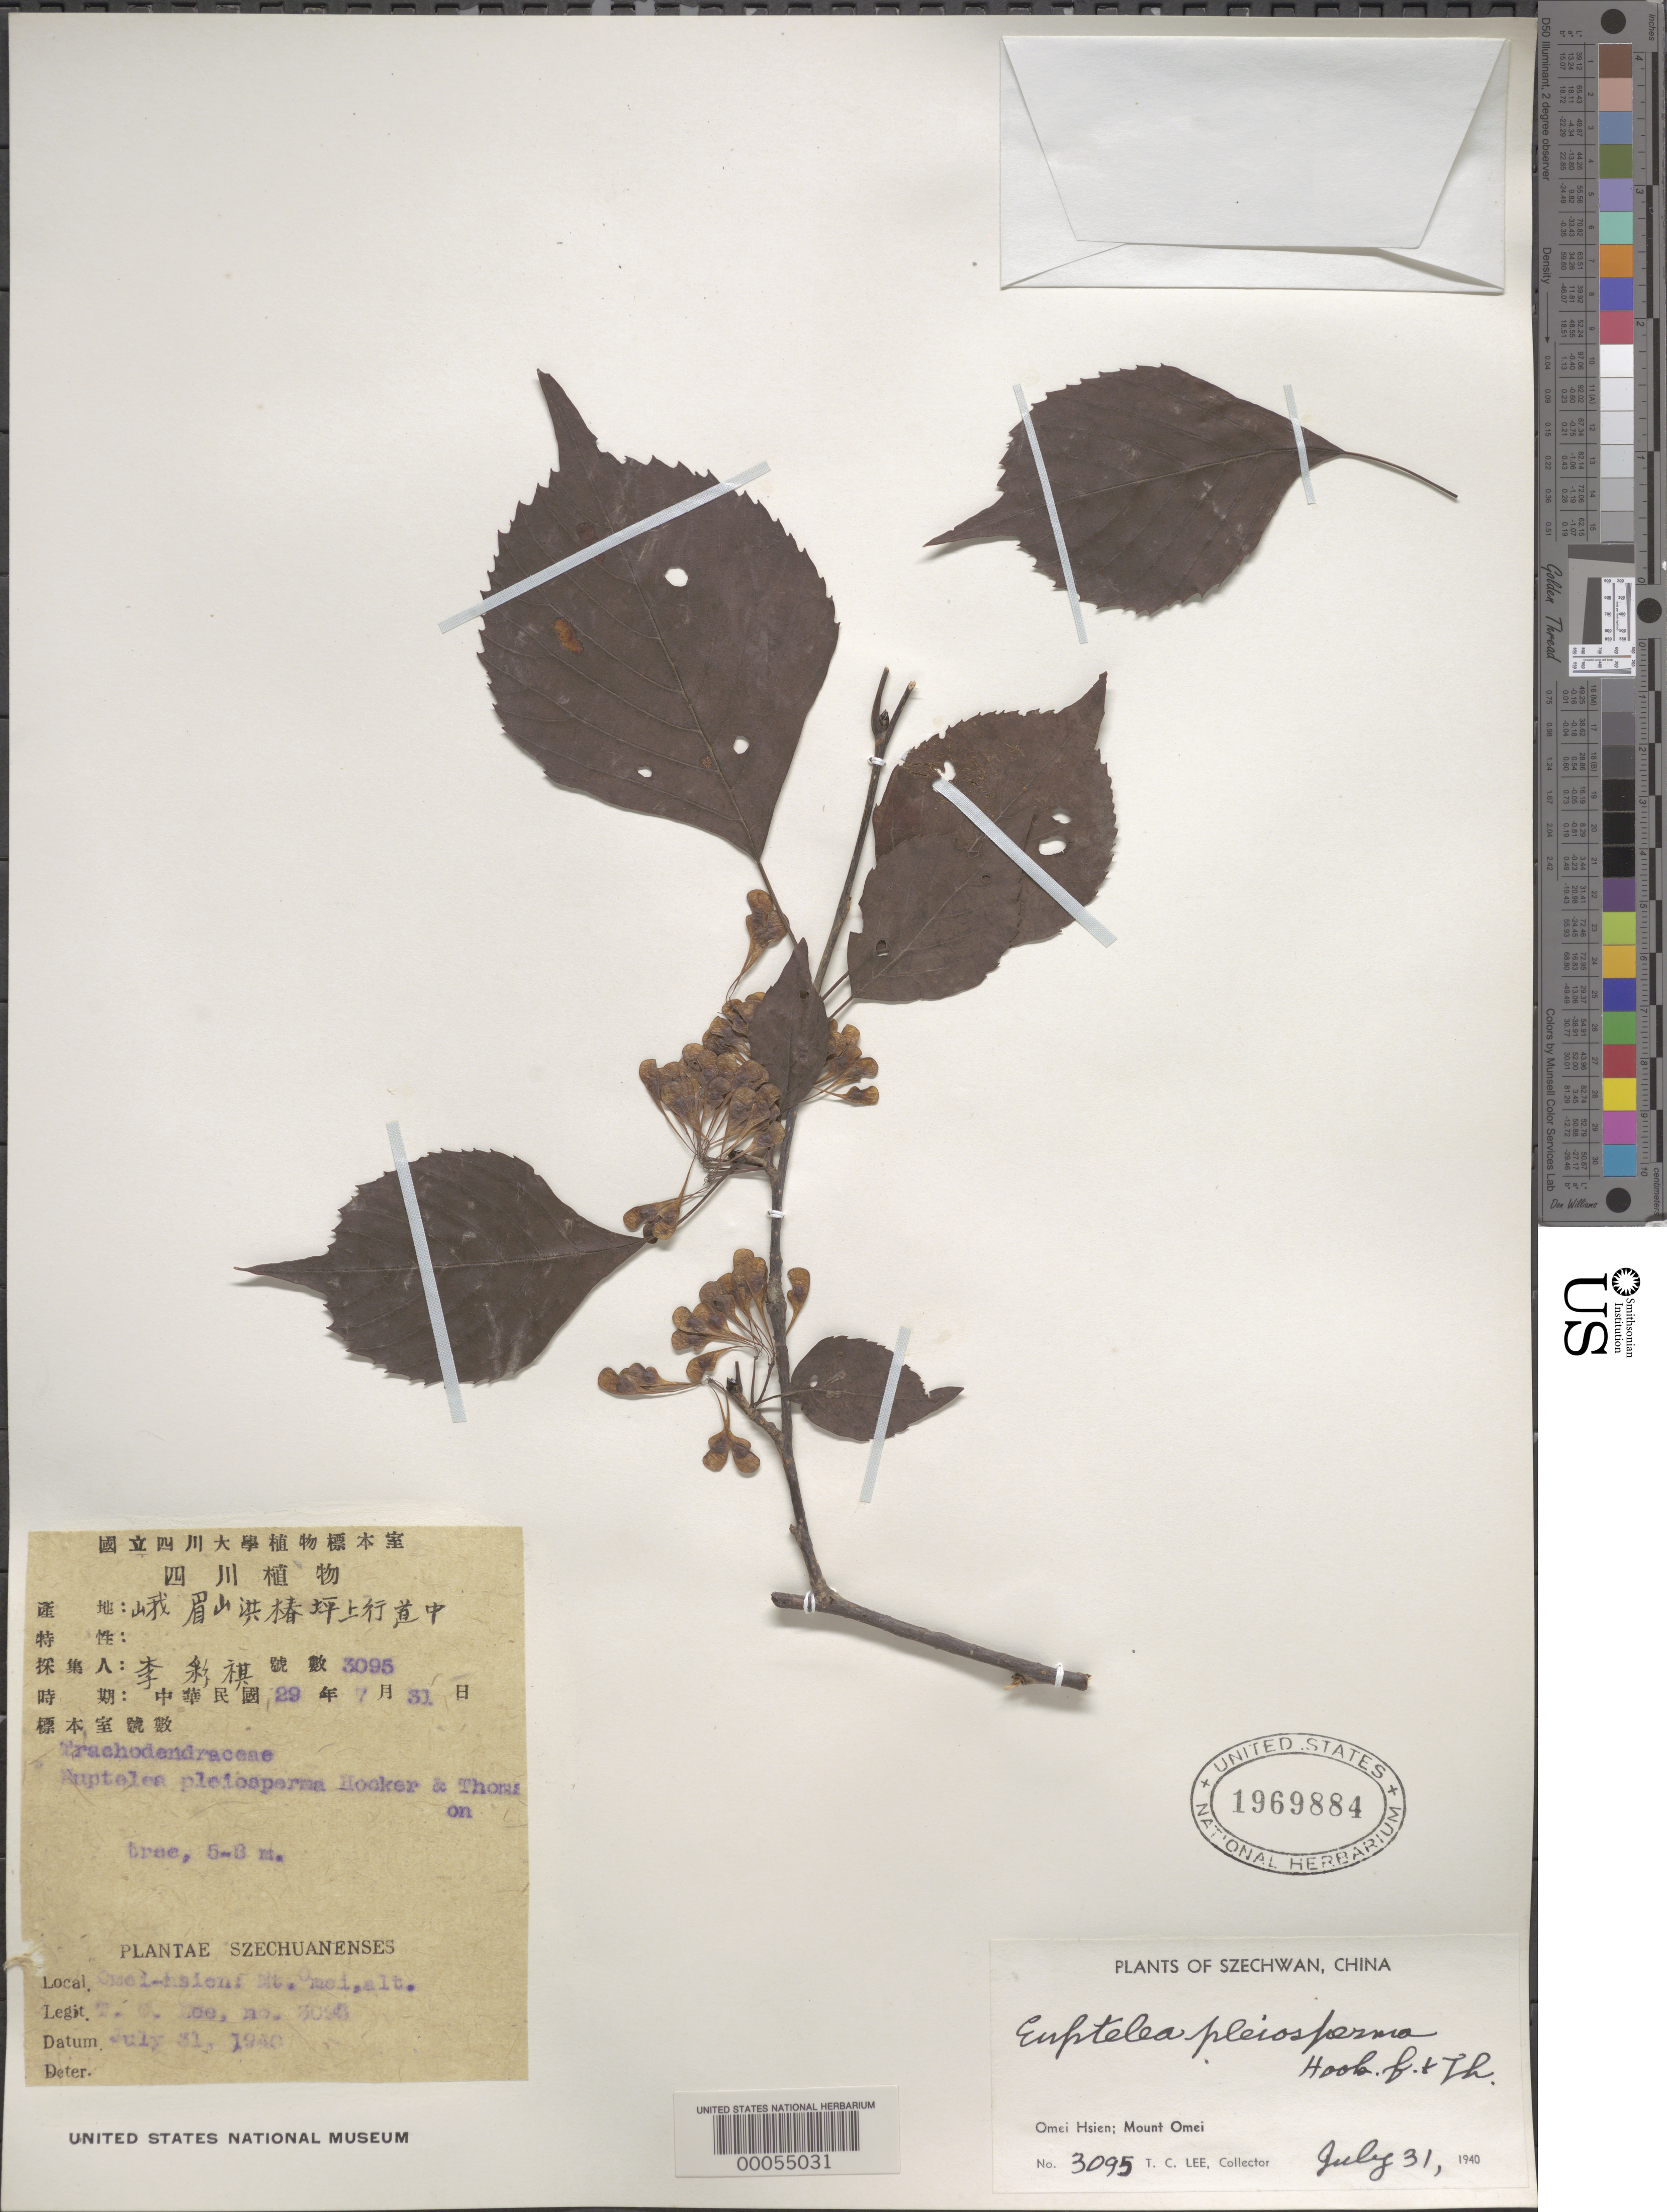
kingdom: Plantae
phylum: Tracheophyta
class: Magnoliopsida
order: Ranunculales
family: Eupteleaceae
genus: Euptelea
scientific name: Euptelea pleiosperma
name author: Hook. f. & Thomson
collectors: T. Lee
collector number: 3095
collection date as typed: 31 Jul 1940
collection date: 1940-07-31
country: China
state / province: Sichuan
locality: Omei-hsien: mt. omei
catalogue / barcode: US 1969884